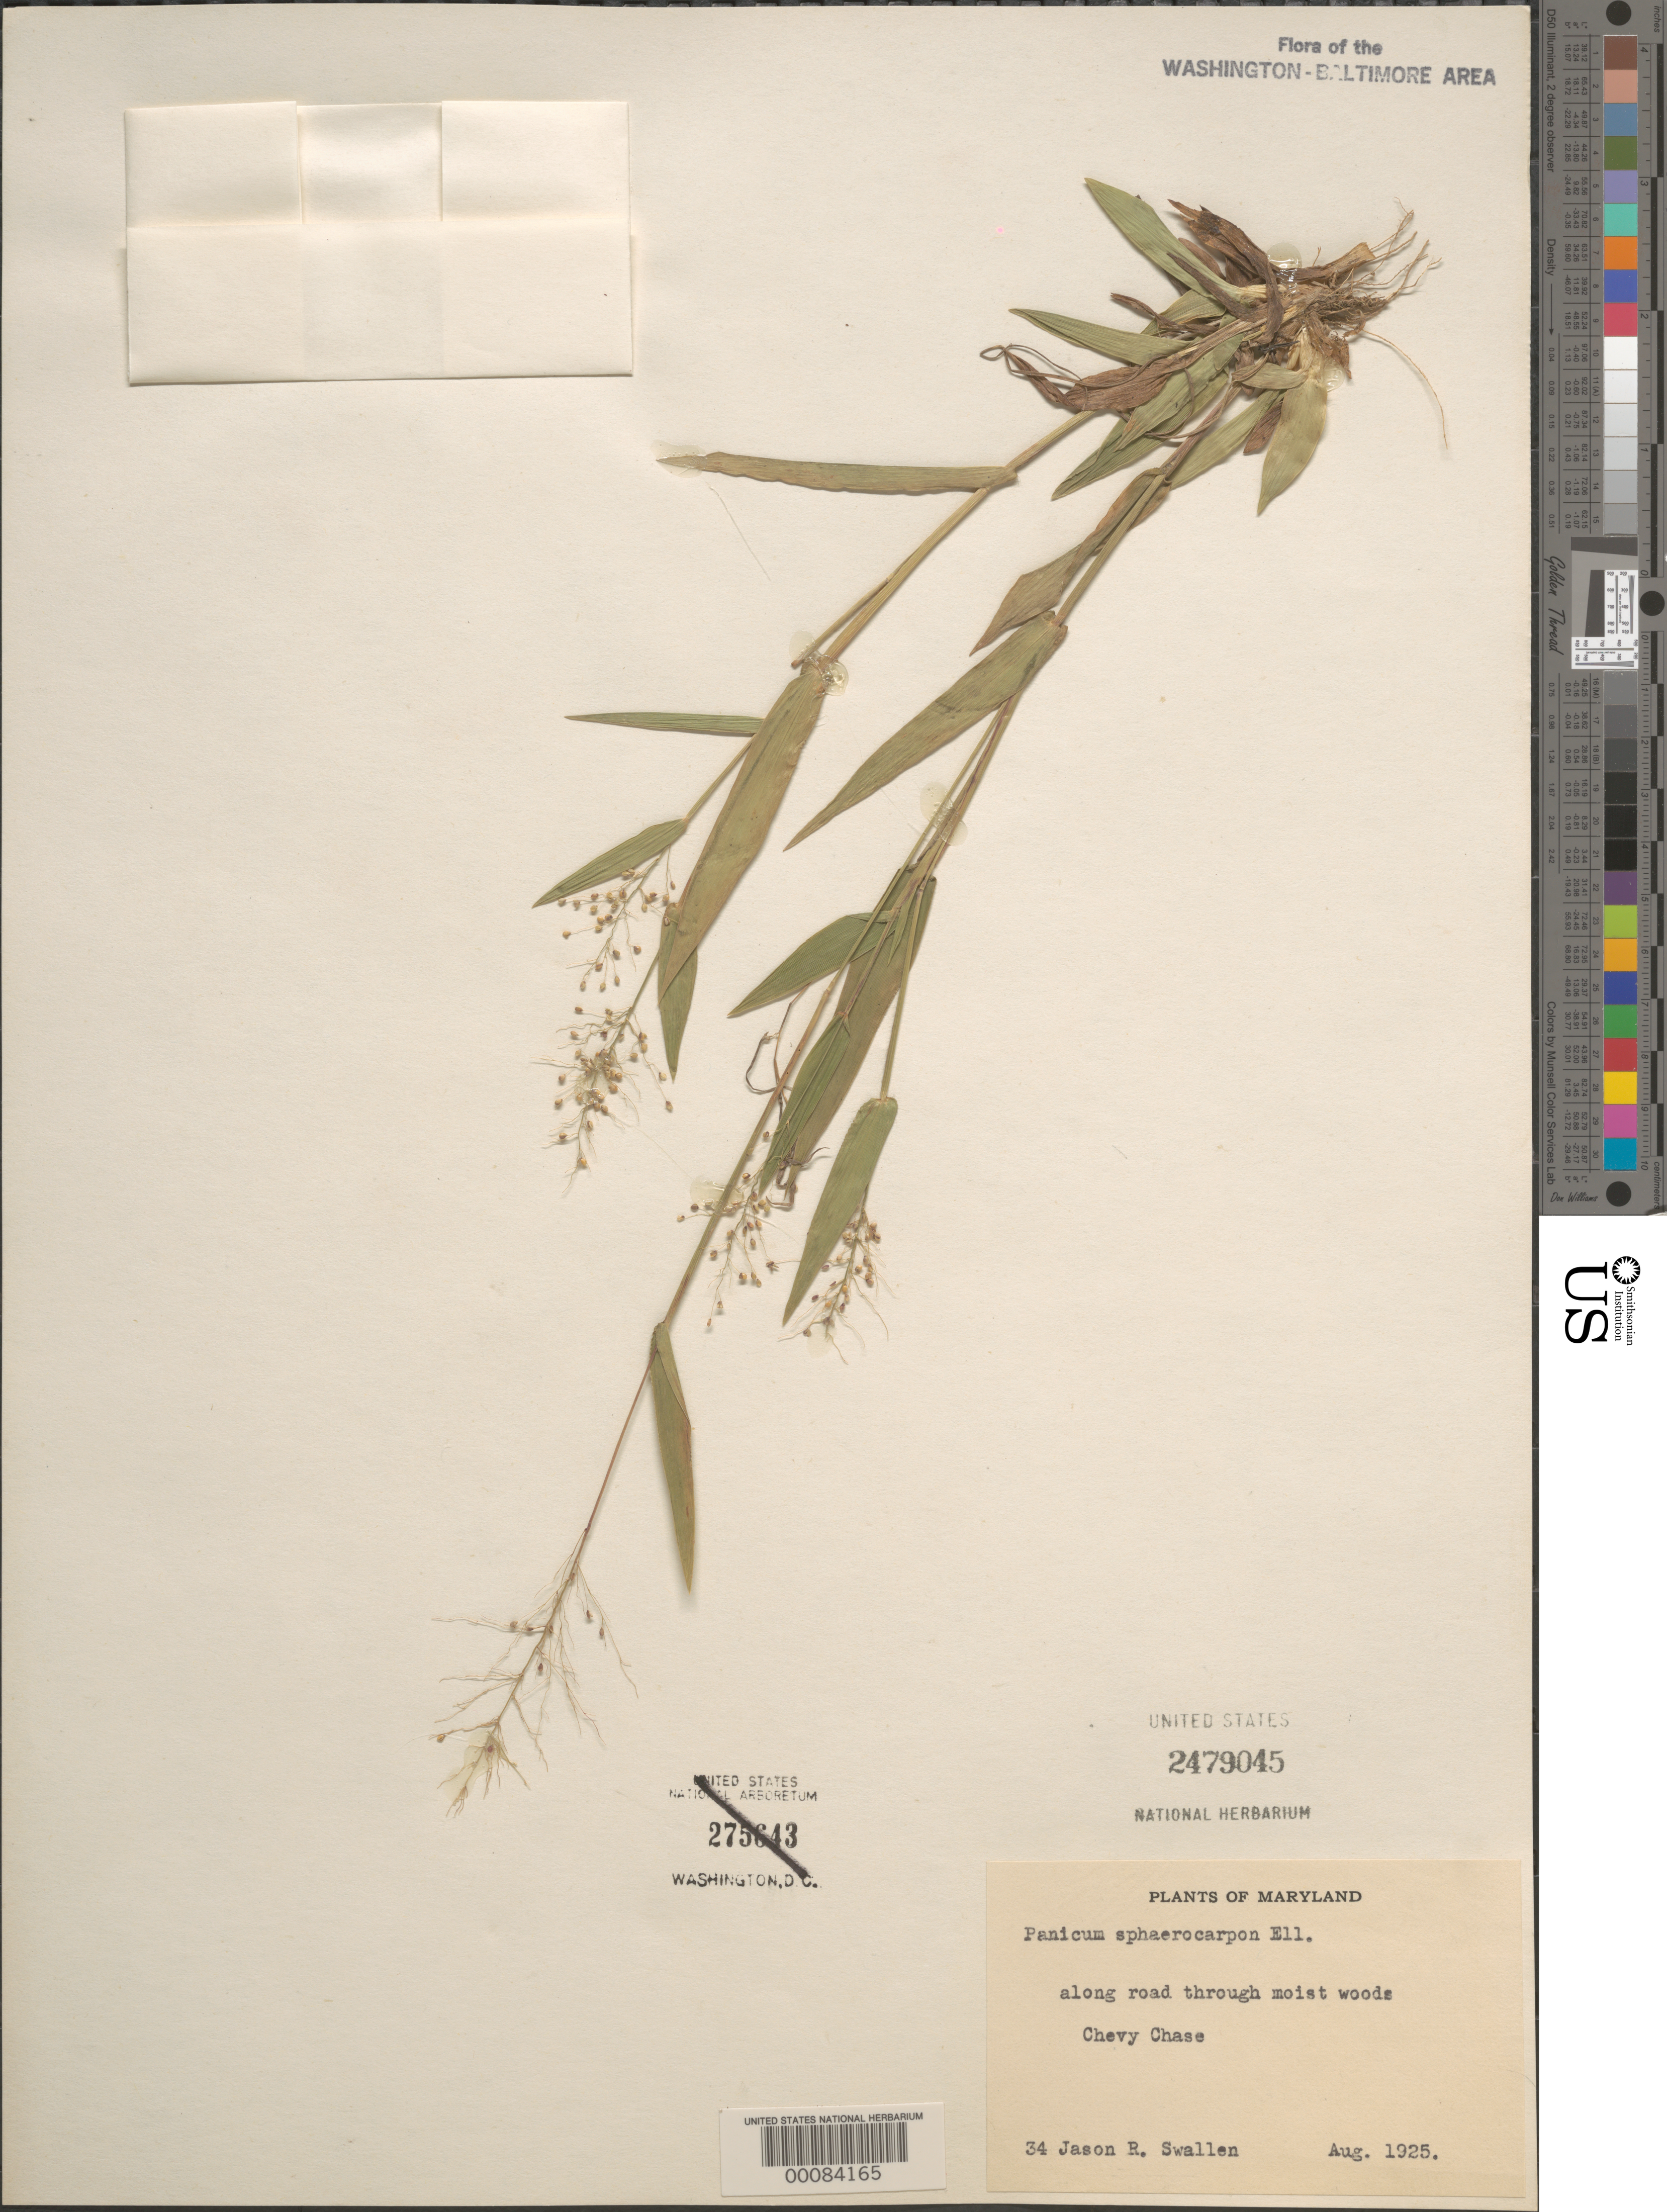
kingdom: Plantae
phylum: Tracheophyta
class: Liliopsida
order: Poales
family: Poaceae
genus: Dichanthelium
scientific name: Dichanthelium dichotomum var. dichotomum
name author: (L.) Gould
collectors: J. R. Swallen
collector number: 34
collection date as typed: Aug 1925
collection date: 1925-08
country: United States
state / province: Maryland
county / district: Montgomery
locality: Chevy Chase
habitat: Roadside; moist woods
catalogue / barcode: US 2479045